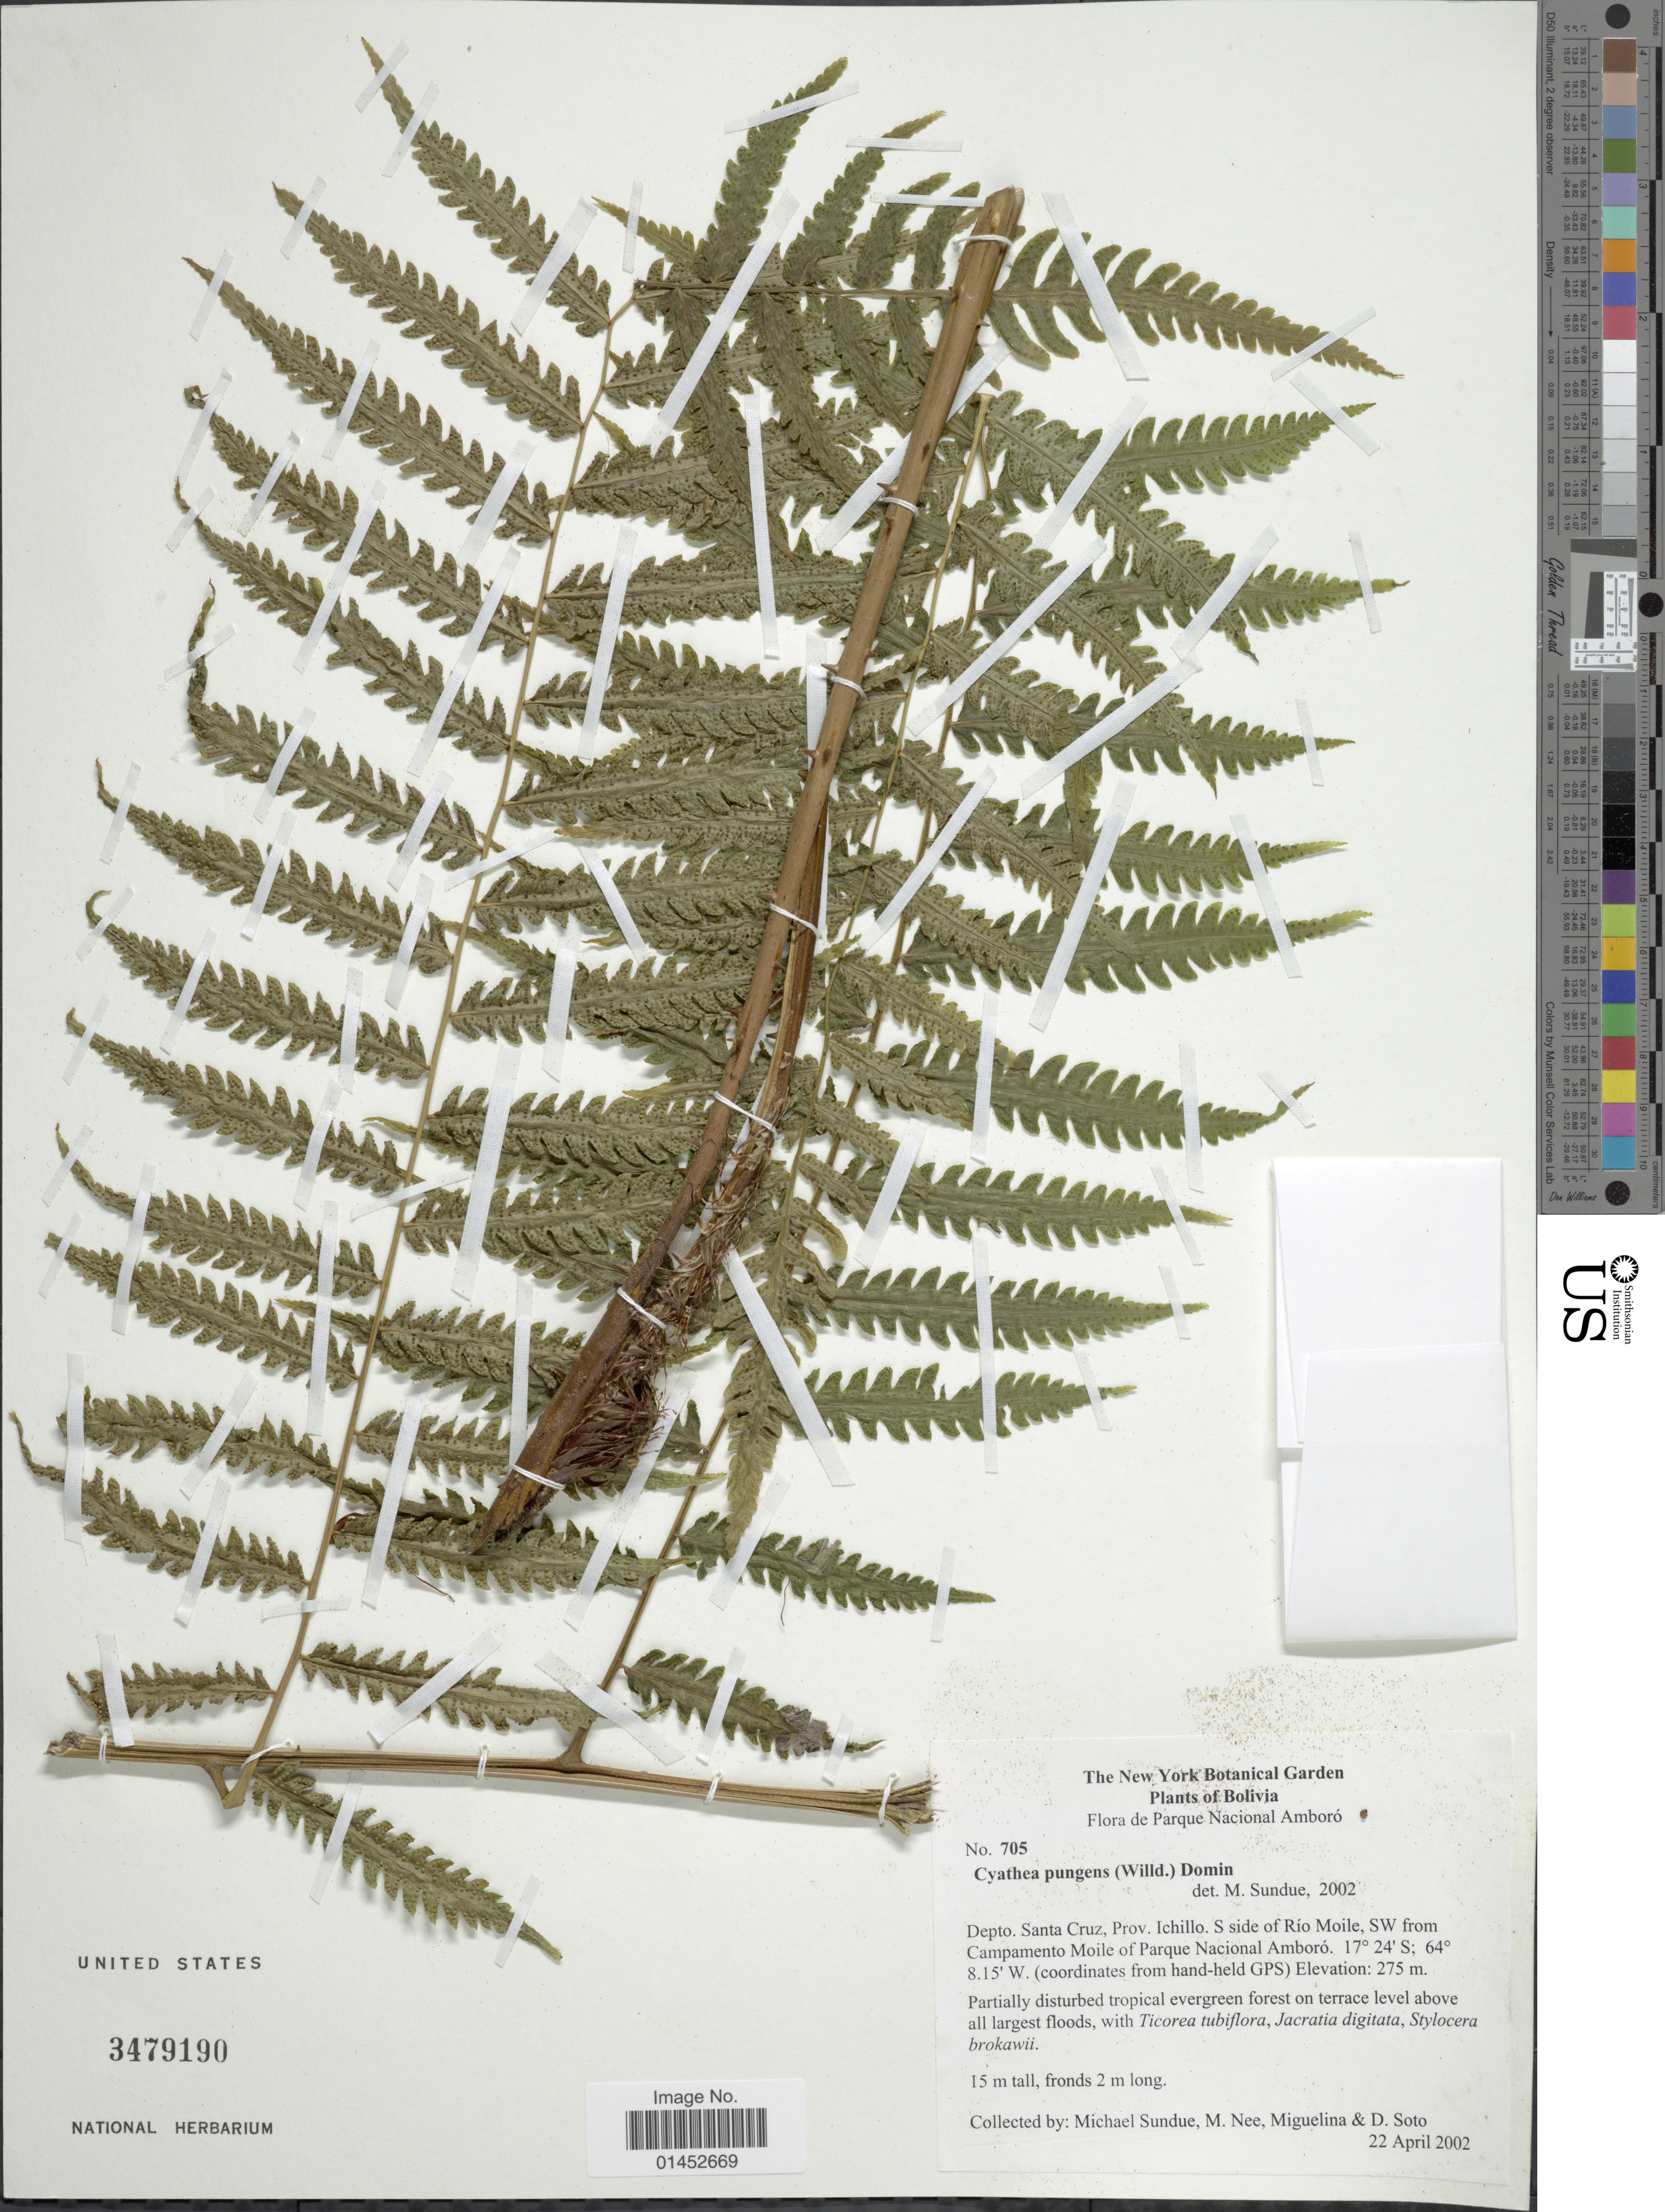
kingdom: Plantae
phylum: Tracheophyta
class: Polypodiopsida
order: Cyatheales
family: Cyatheaceae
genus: Cyathea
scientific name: Cyathea pungens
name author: (Willd.) Domin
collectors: M. Sundue, M. Nee, M. Soto Arenas & D. Soto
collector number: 705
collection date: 2002-04-22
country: Bolivia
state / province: Santa Cruz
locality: Depto Santa Cruz, Prov Ichillo. S side of Río Moile,SW from Campamento Moile of Parque Nacional Amboró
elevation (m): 275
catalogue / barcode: US 3479190